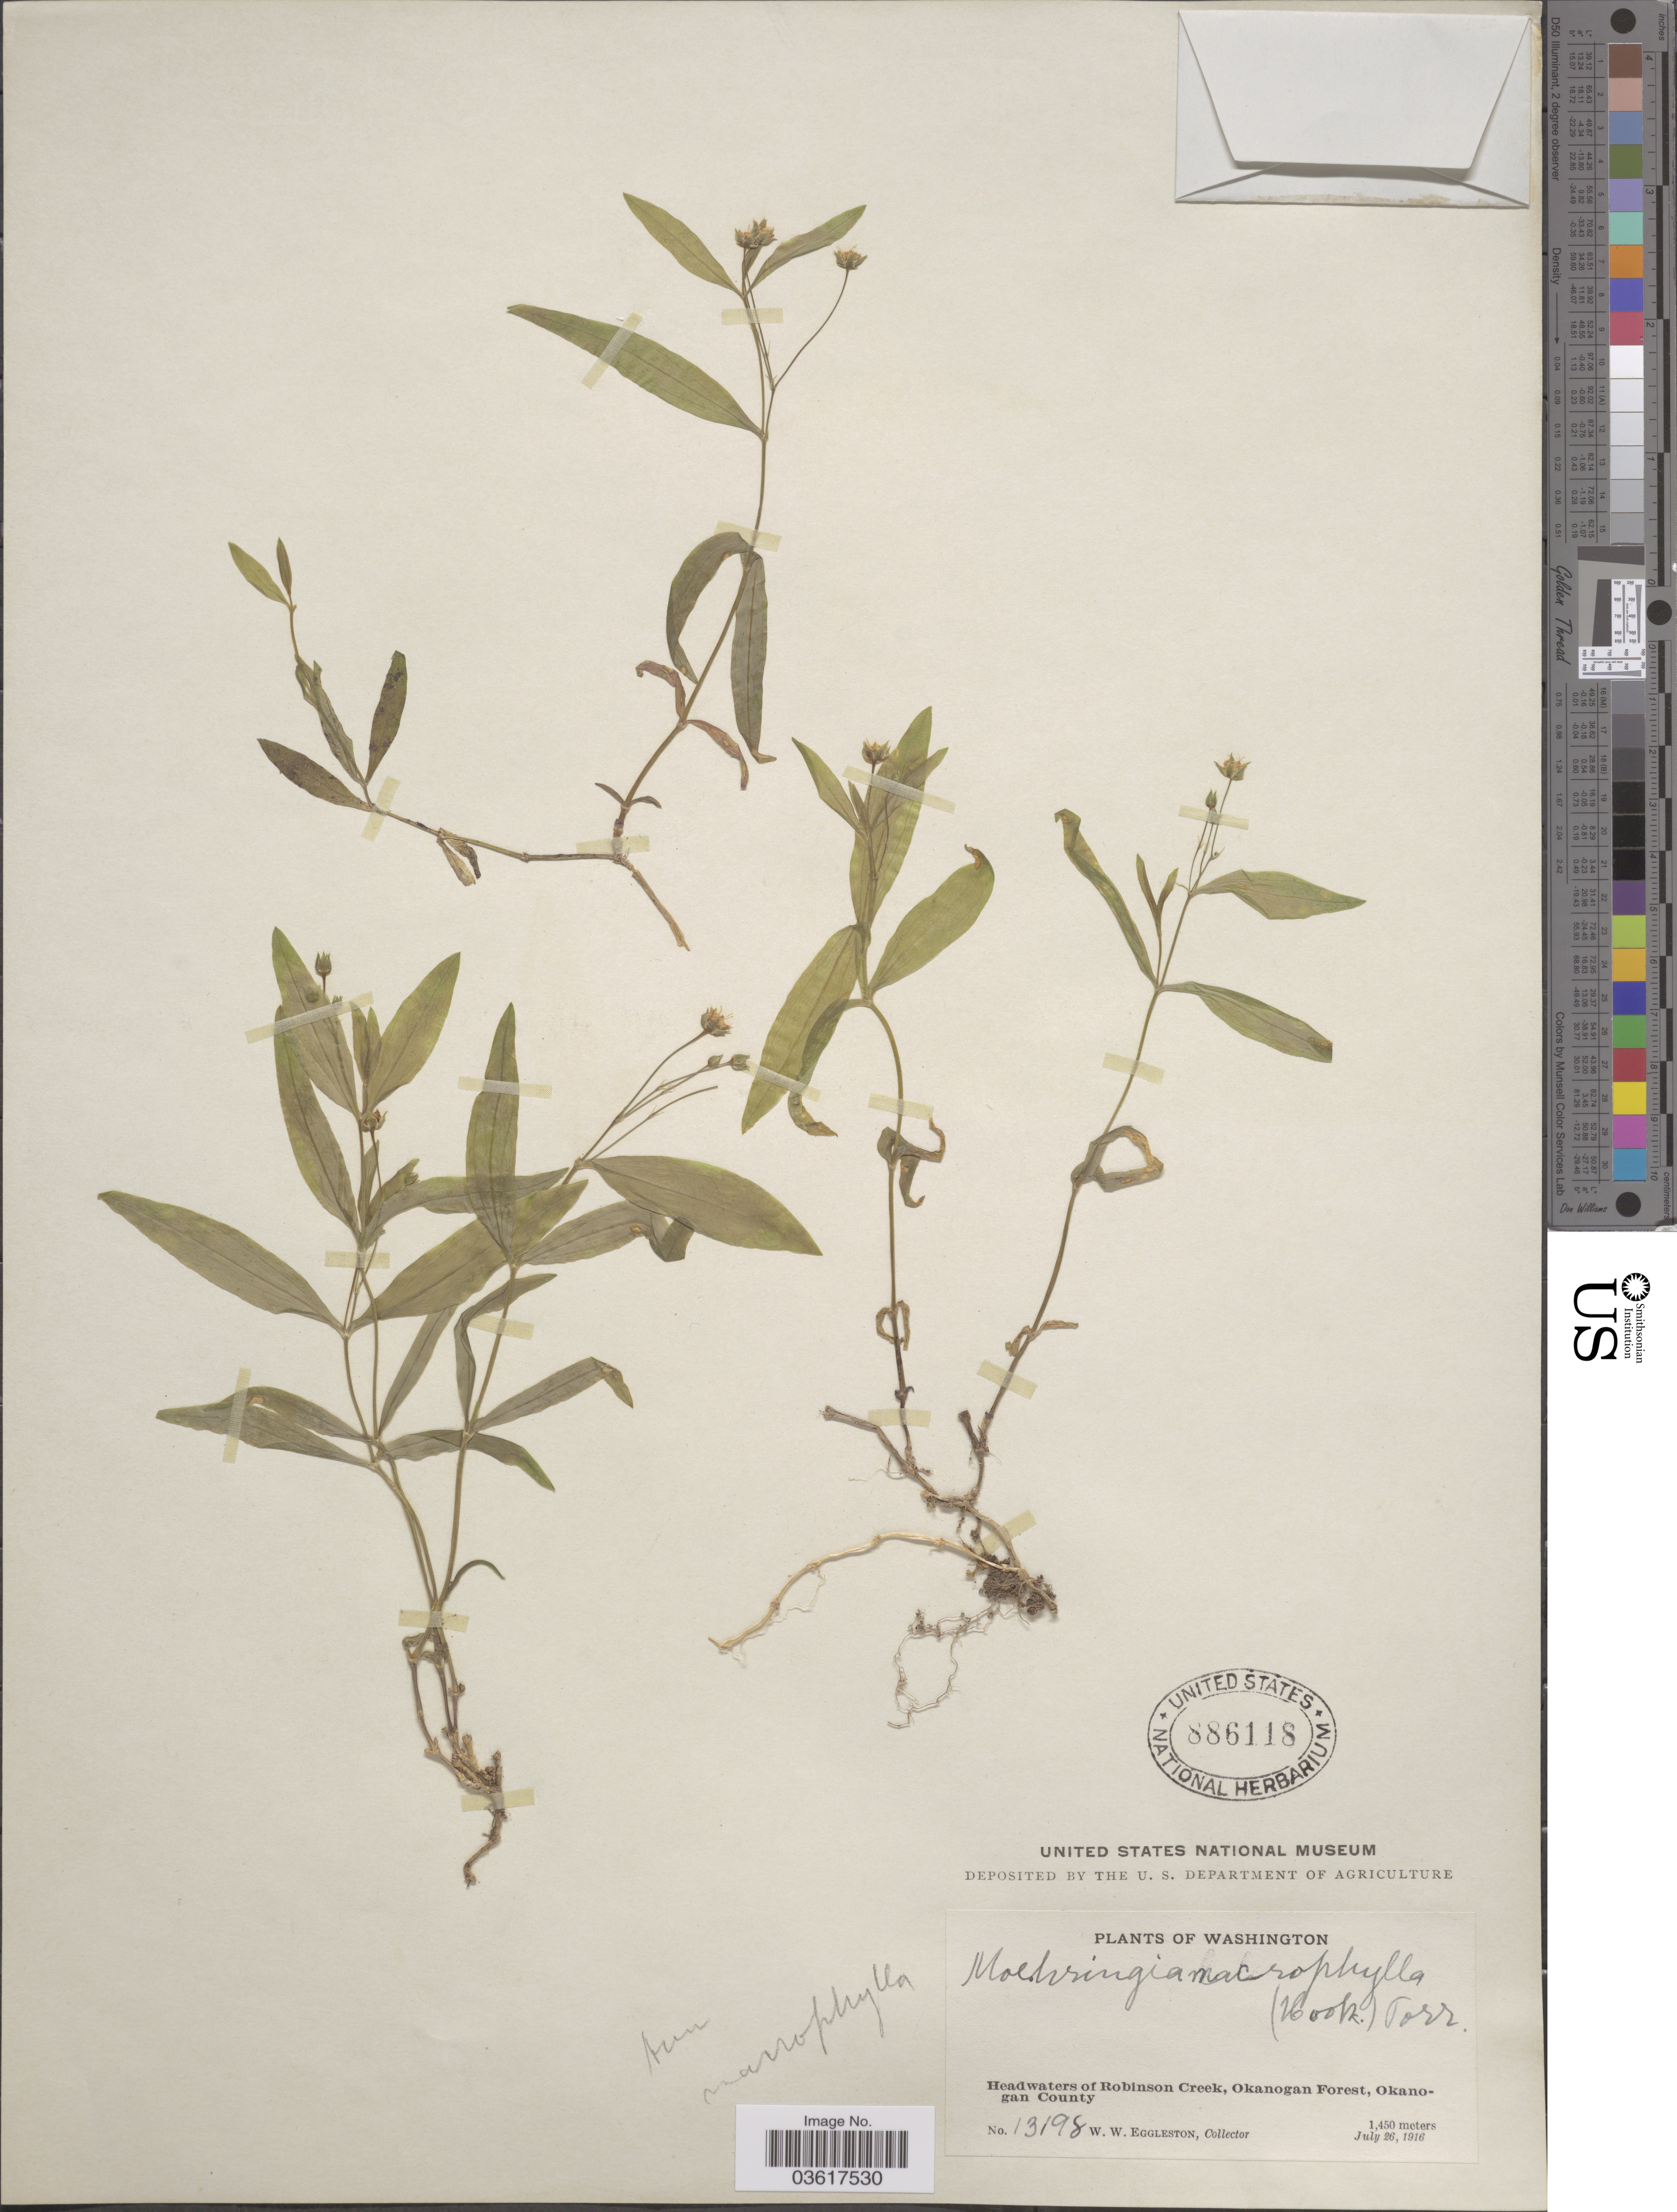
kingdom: Plantae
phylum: Tracheophyta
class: Magnoliopsida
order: Caryophyllales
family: Caryophyllaceae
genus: Moehringia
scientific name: Moehringia macrophylla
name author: (Hook.) Fenzl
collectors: W. W. Eggleston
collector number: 13198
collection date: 1916-07-26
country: United States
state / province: Washington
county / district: Okanogan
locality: Headwaters of Robinson Creek, Okanogan Forest, Okanogan County.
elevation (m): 1450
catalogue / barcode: US 886118